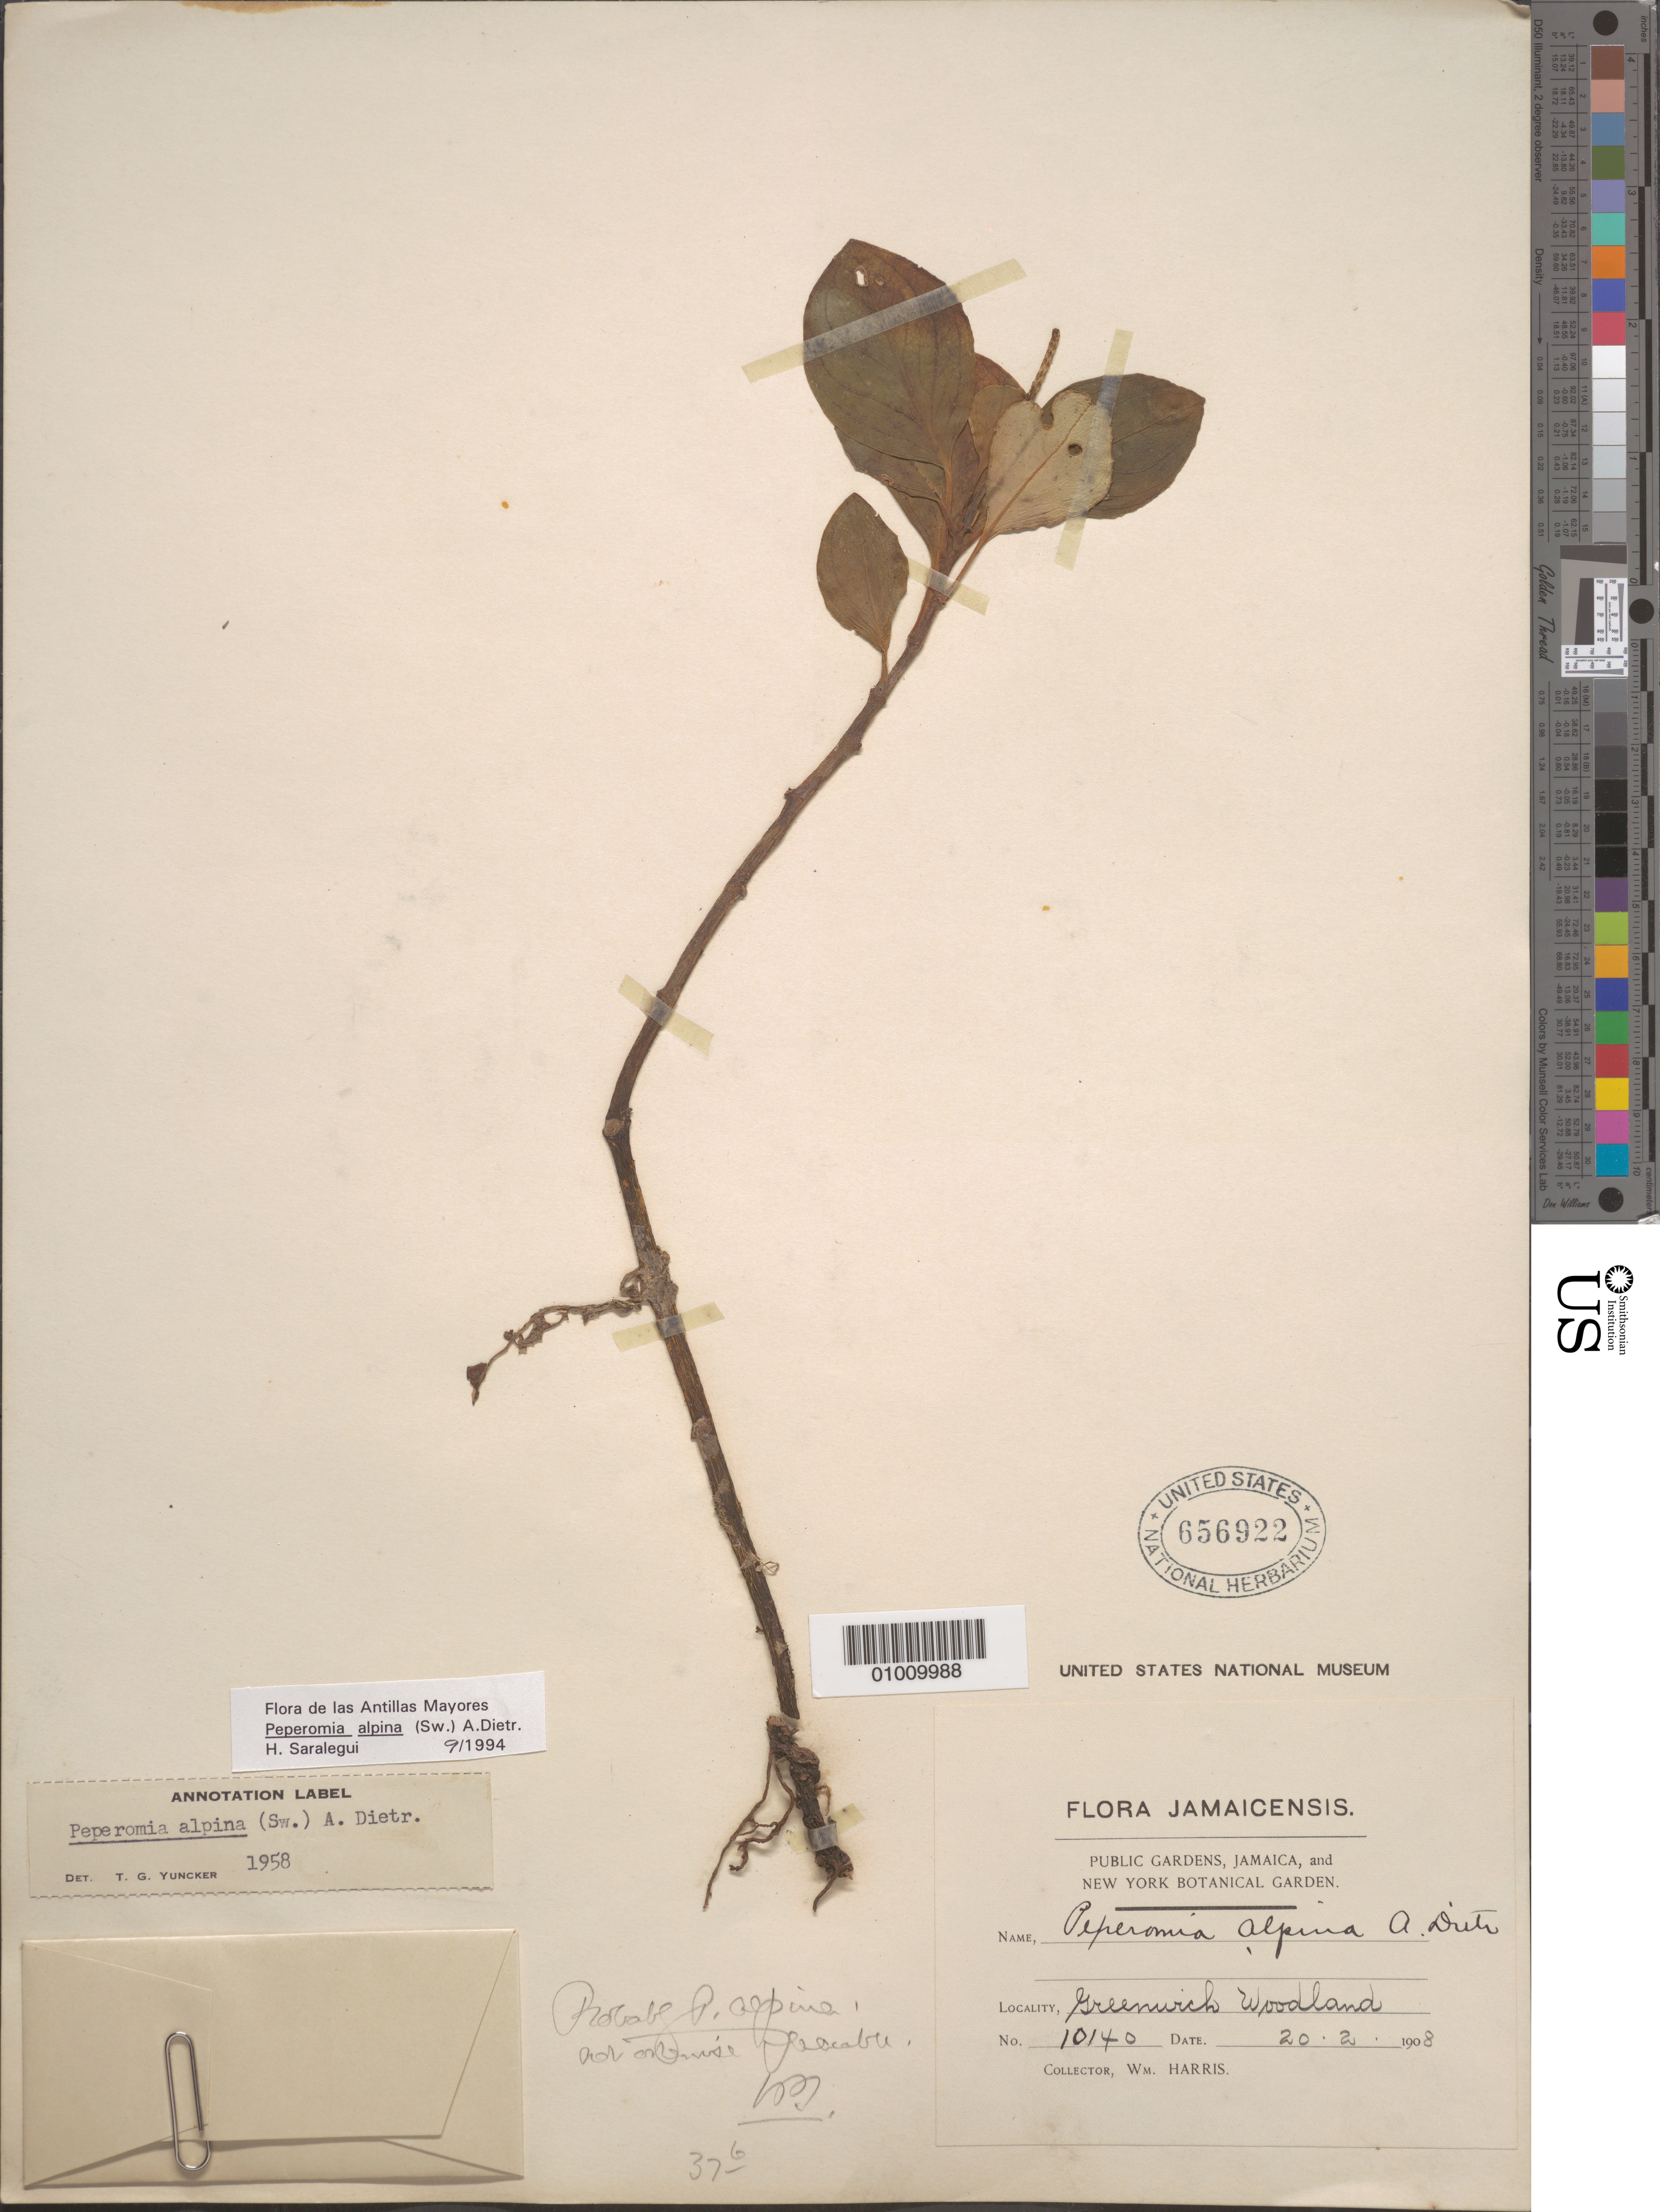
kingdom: Plantae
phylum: Tracheophyta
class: Magnoliopsida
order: Piperales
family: Piperaceae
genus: Peperomia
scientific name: Peperomia alpina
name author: (Sw.) A. Dietr.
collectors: W. Harris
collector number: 10140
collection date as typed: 20 Feb 1908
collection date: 1908-02-20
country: Jamaica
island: Jamaica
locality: Greenwich Woodland.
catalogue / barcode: US 656922